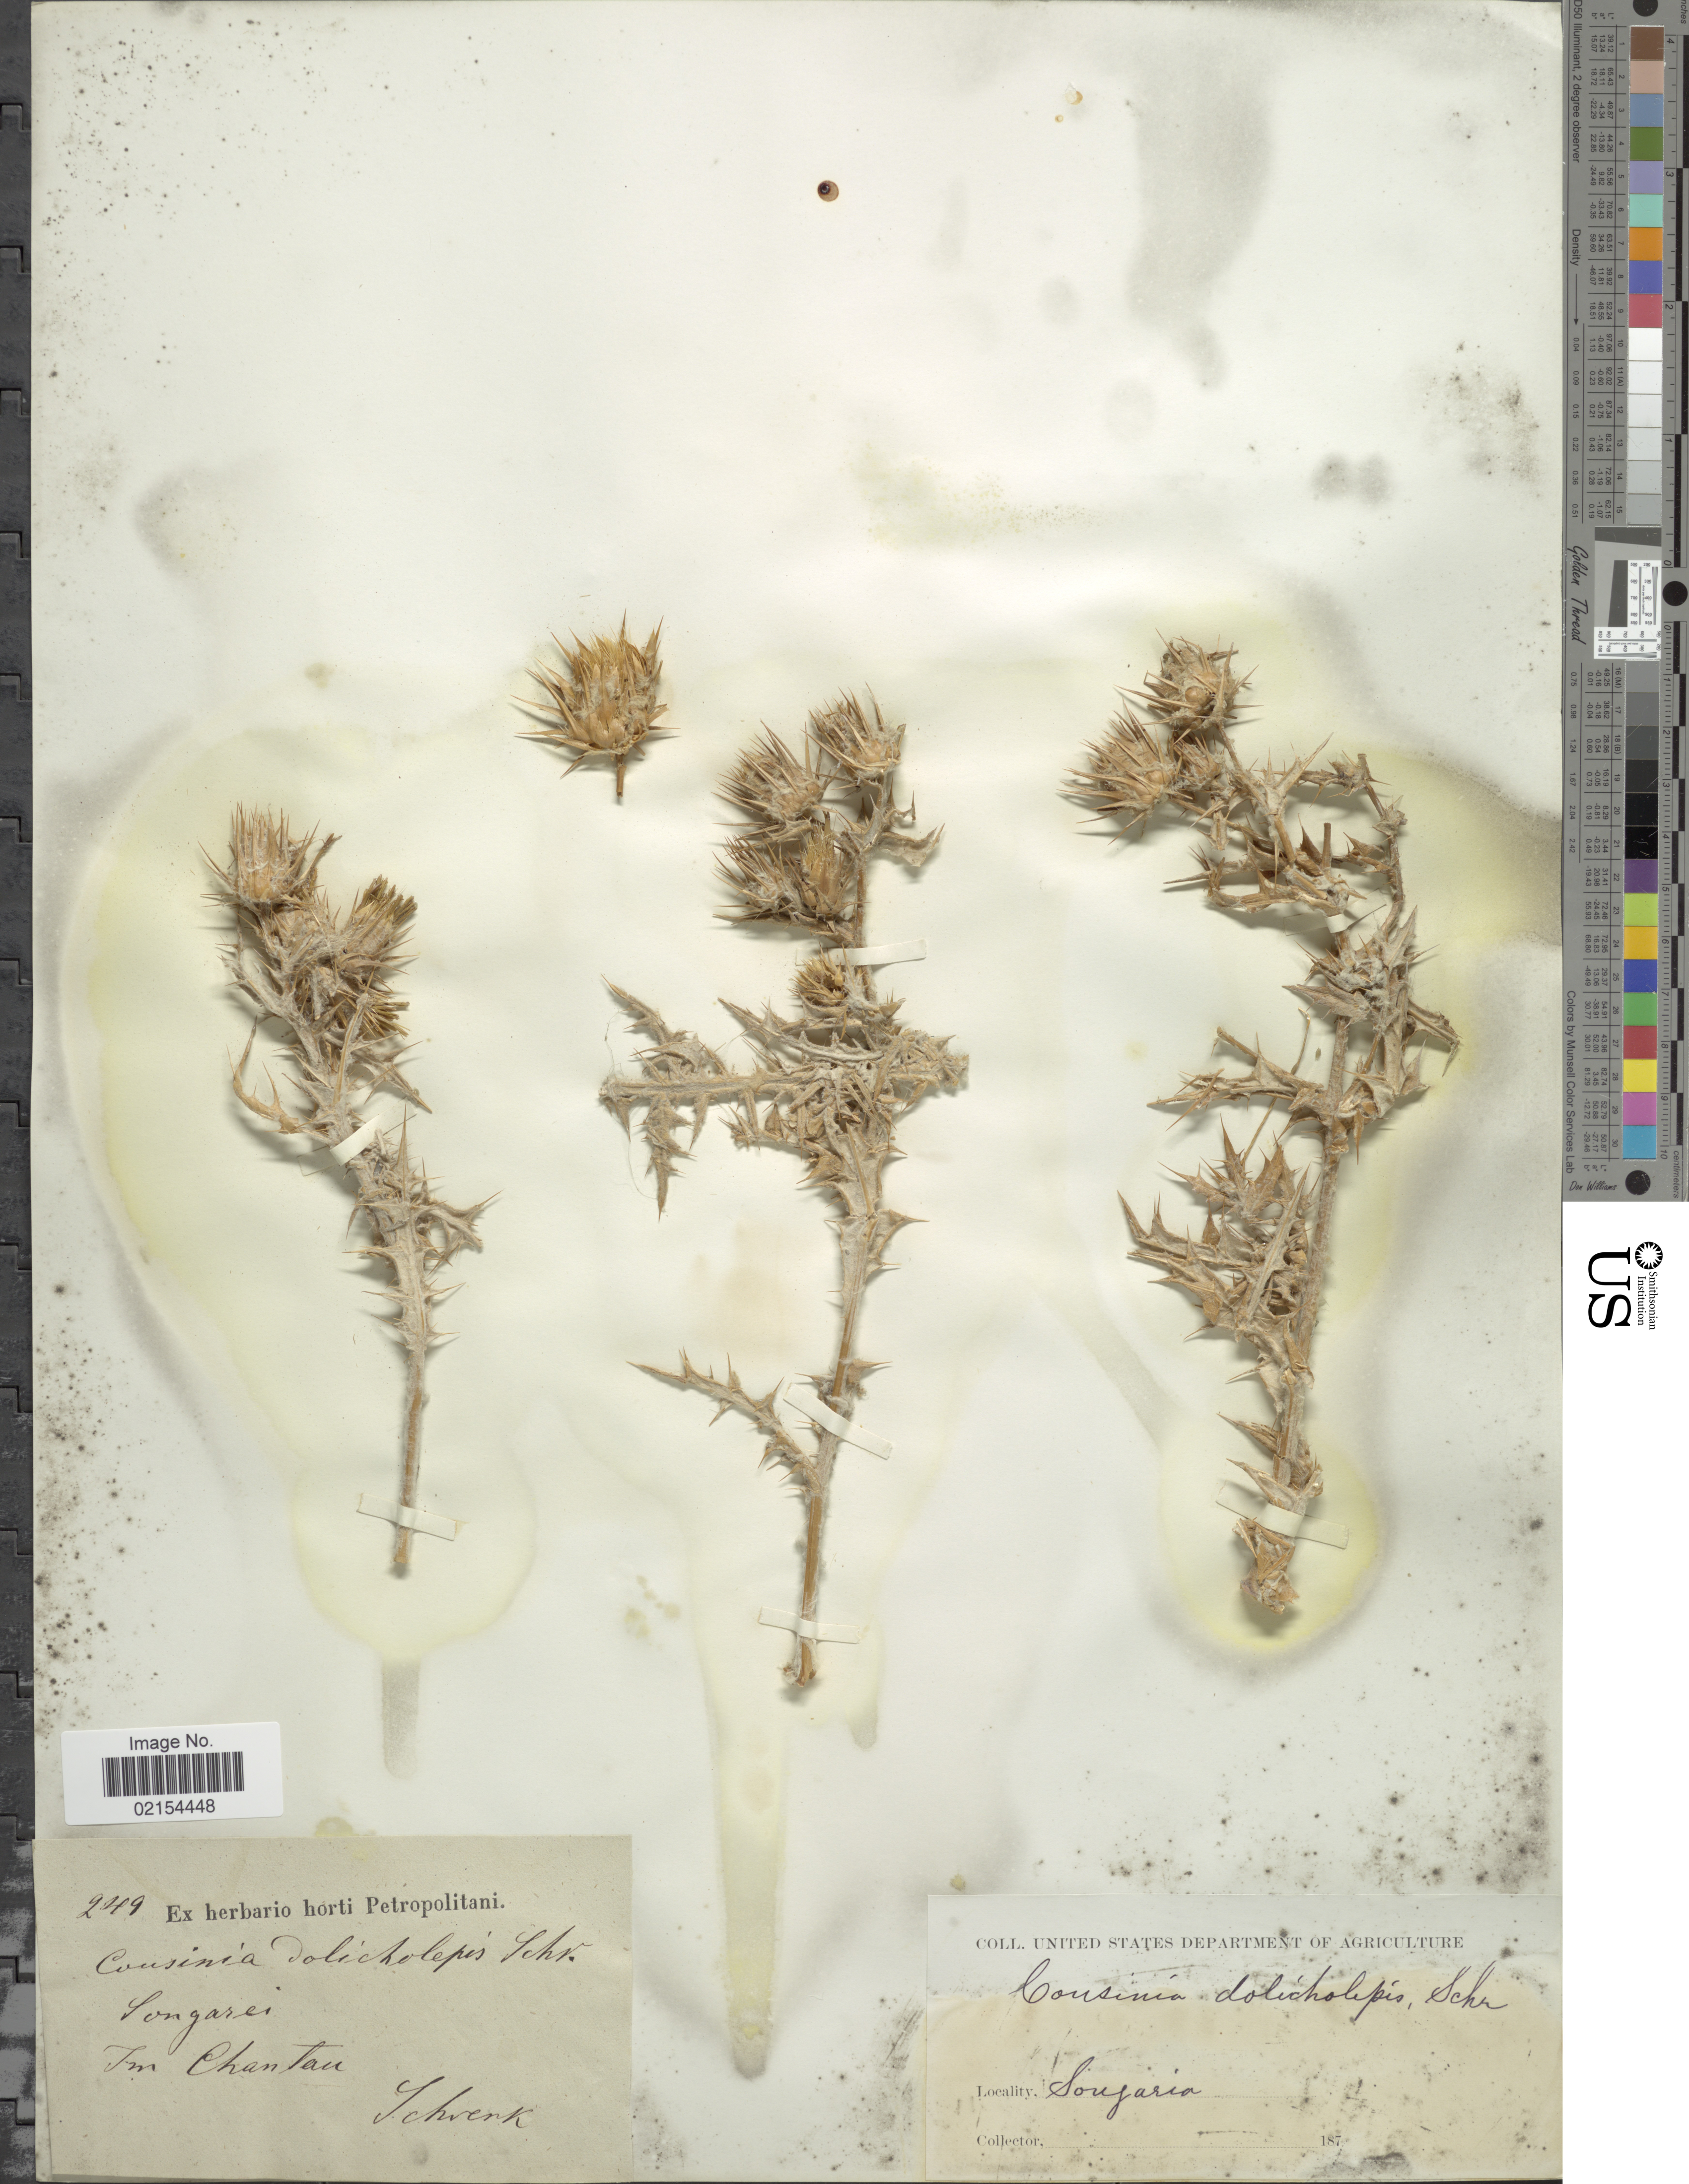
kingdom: Plantae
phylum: Tracheophyta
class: Magnoliopsida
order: Asterales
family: Asteraceae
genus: Cousinia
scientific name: Cousinia dolicholepsis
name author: Schrenk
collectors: A.G. Schrenk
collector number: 249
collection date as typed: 187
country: Kazakhstan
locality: Songoria, In Chantan [interpreted]